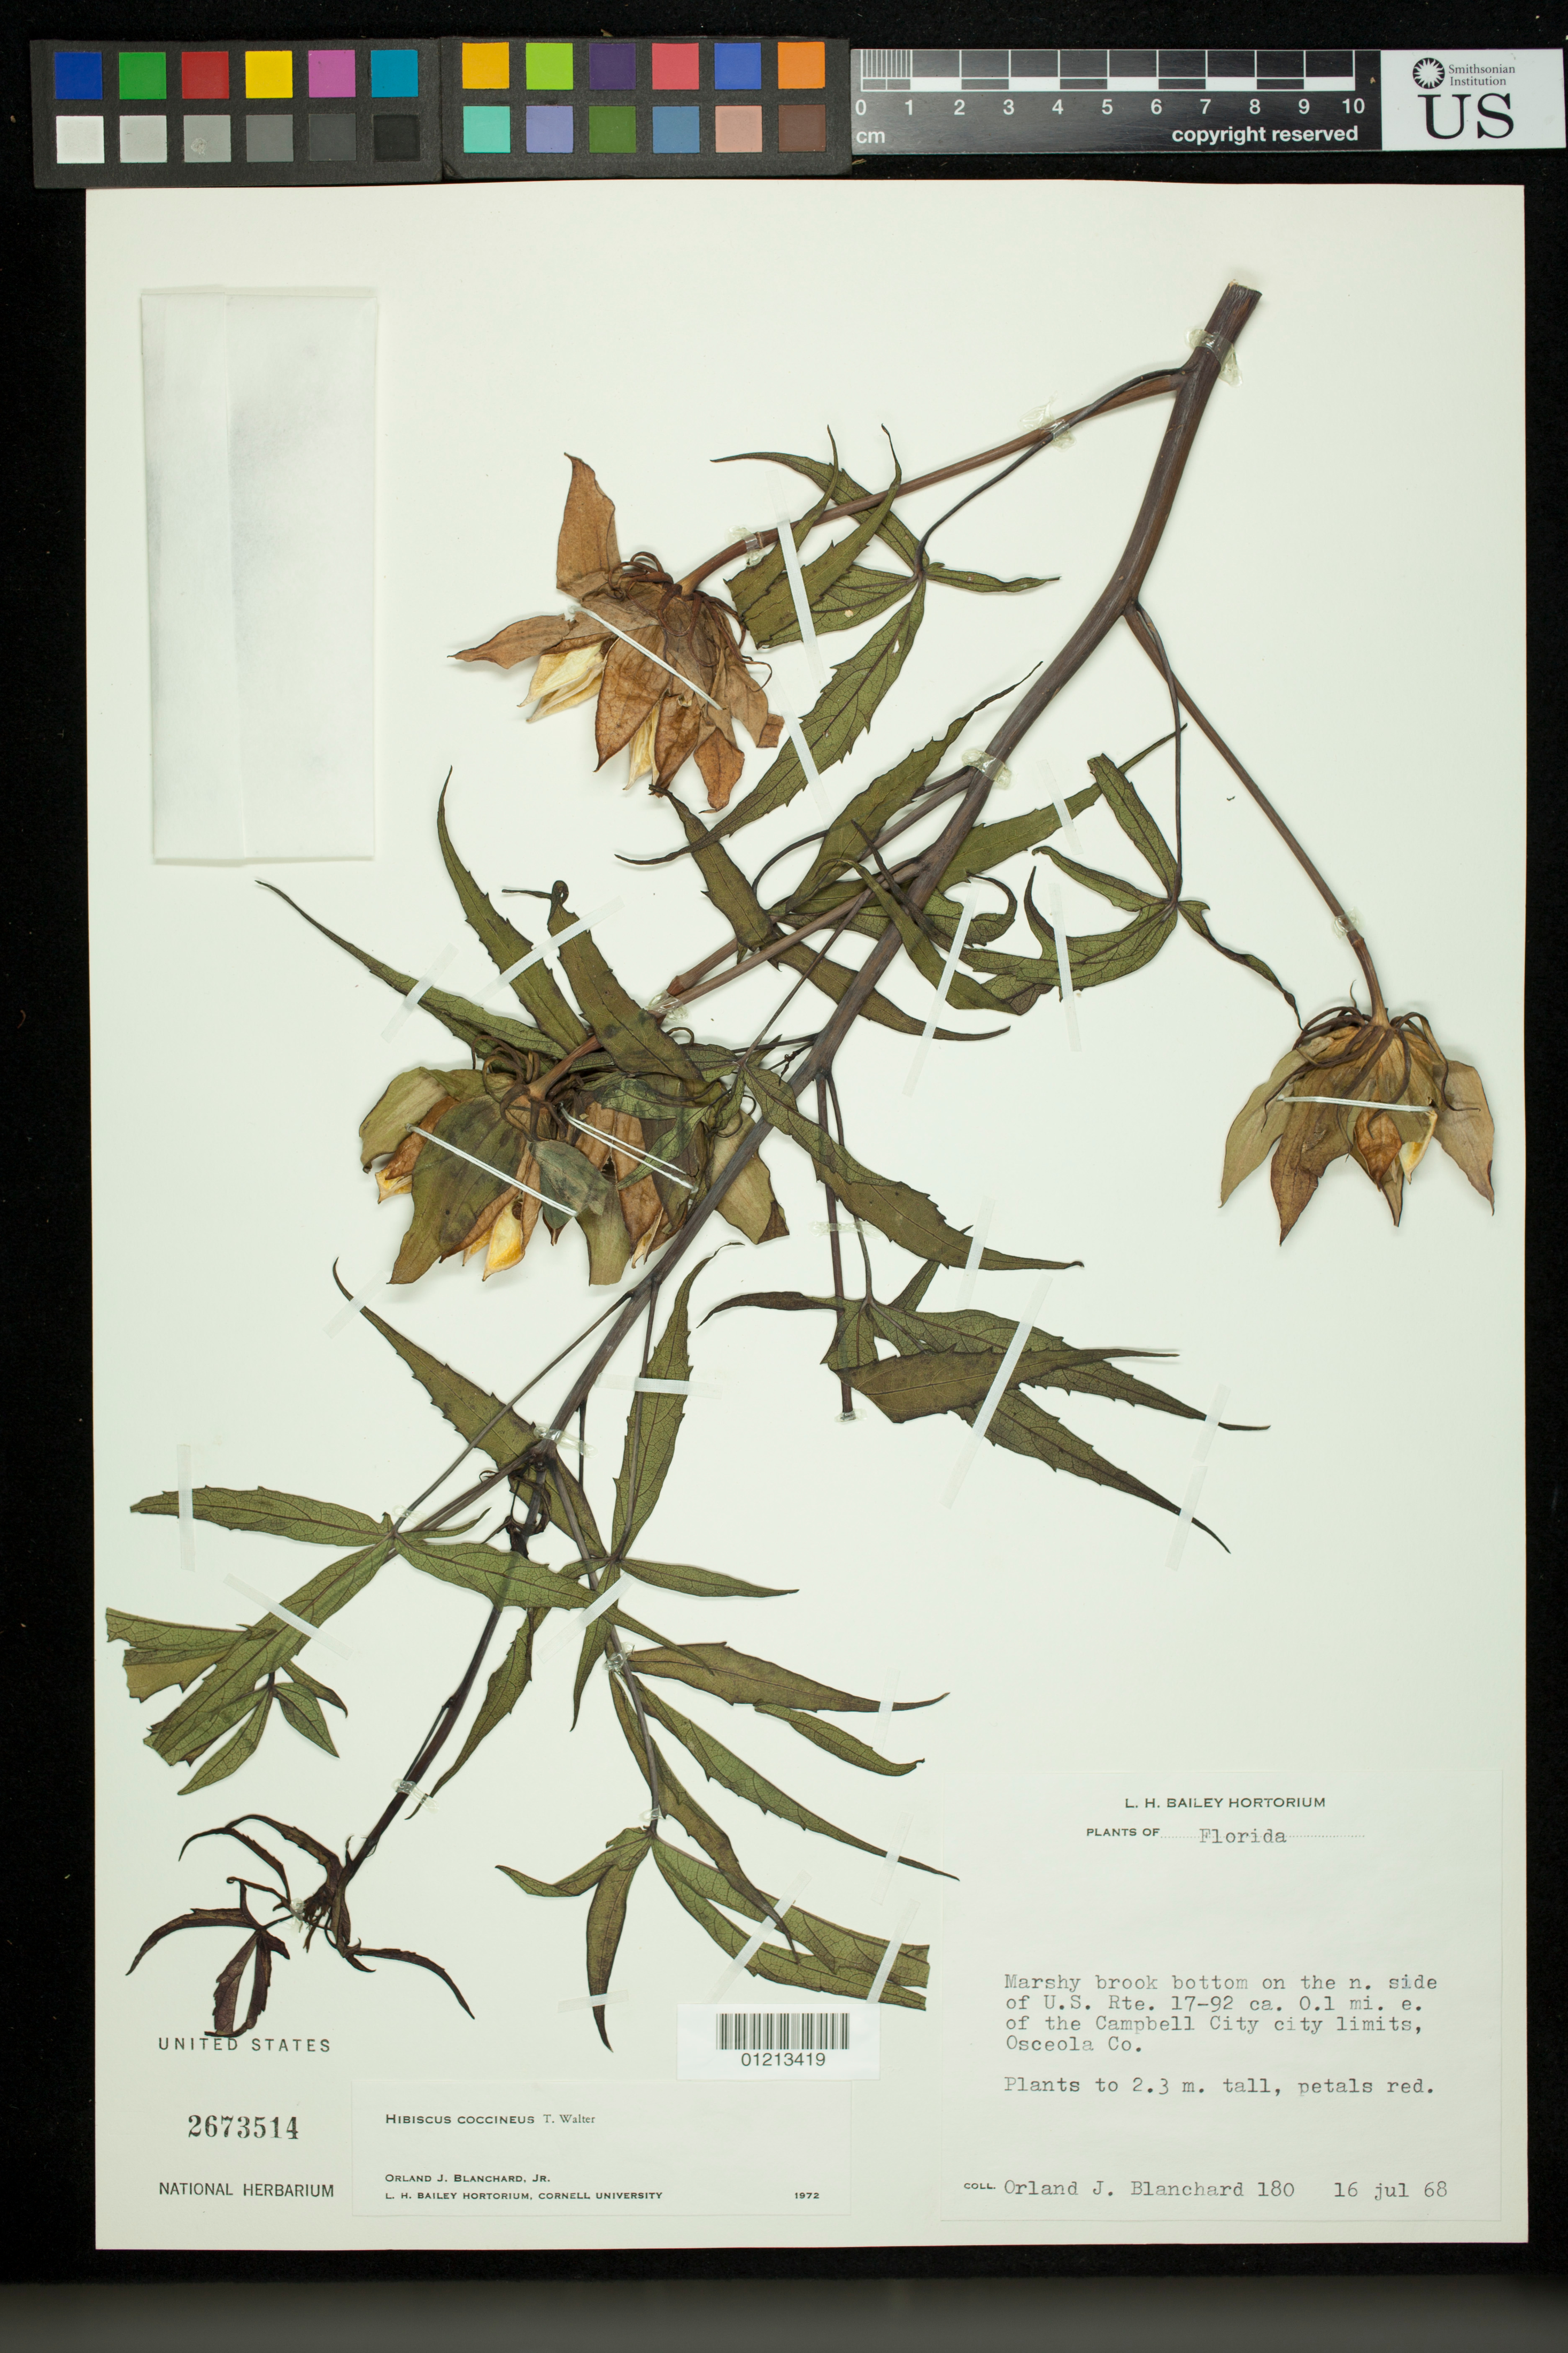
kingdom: Plantae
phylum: Tracheophyta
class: Magnoliopsida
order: Malvales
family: Malvaceae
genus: Hibiscus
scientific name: Hibiscus coccineus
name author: Walter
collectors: O. J. Blanchard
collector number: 180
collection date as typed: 16 Jul 1968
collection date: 1968-07-16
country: United States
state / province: Florida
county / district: Osceola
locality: Marshy brook bottom on the n. side of U.S. Rte. 17-92 ca. 0.1 mi. e. of the Campbell City city limits, Osceola Co.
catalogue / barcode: US 2673514